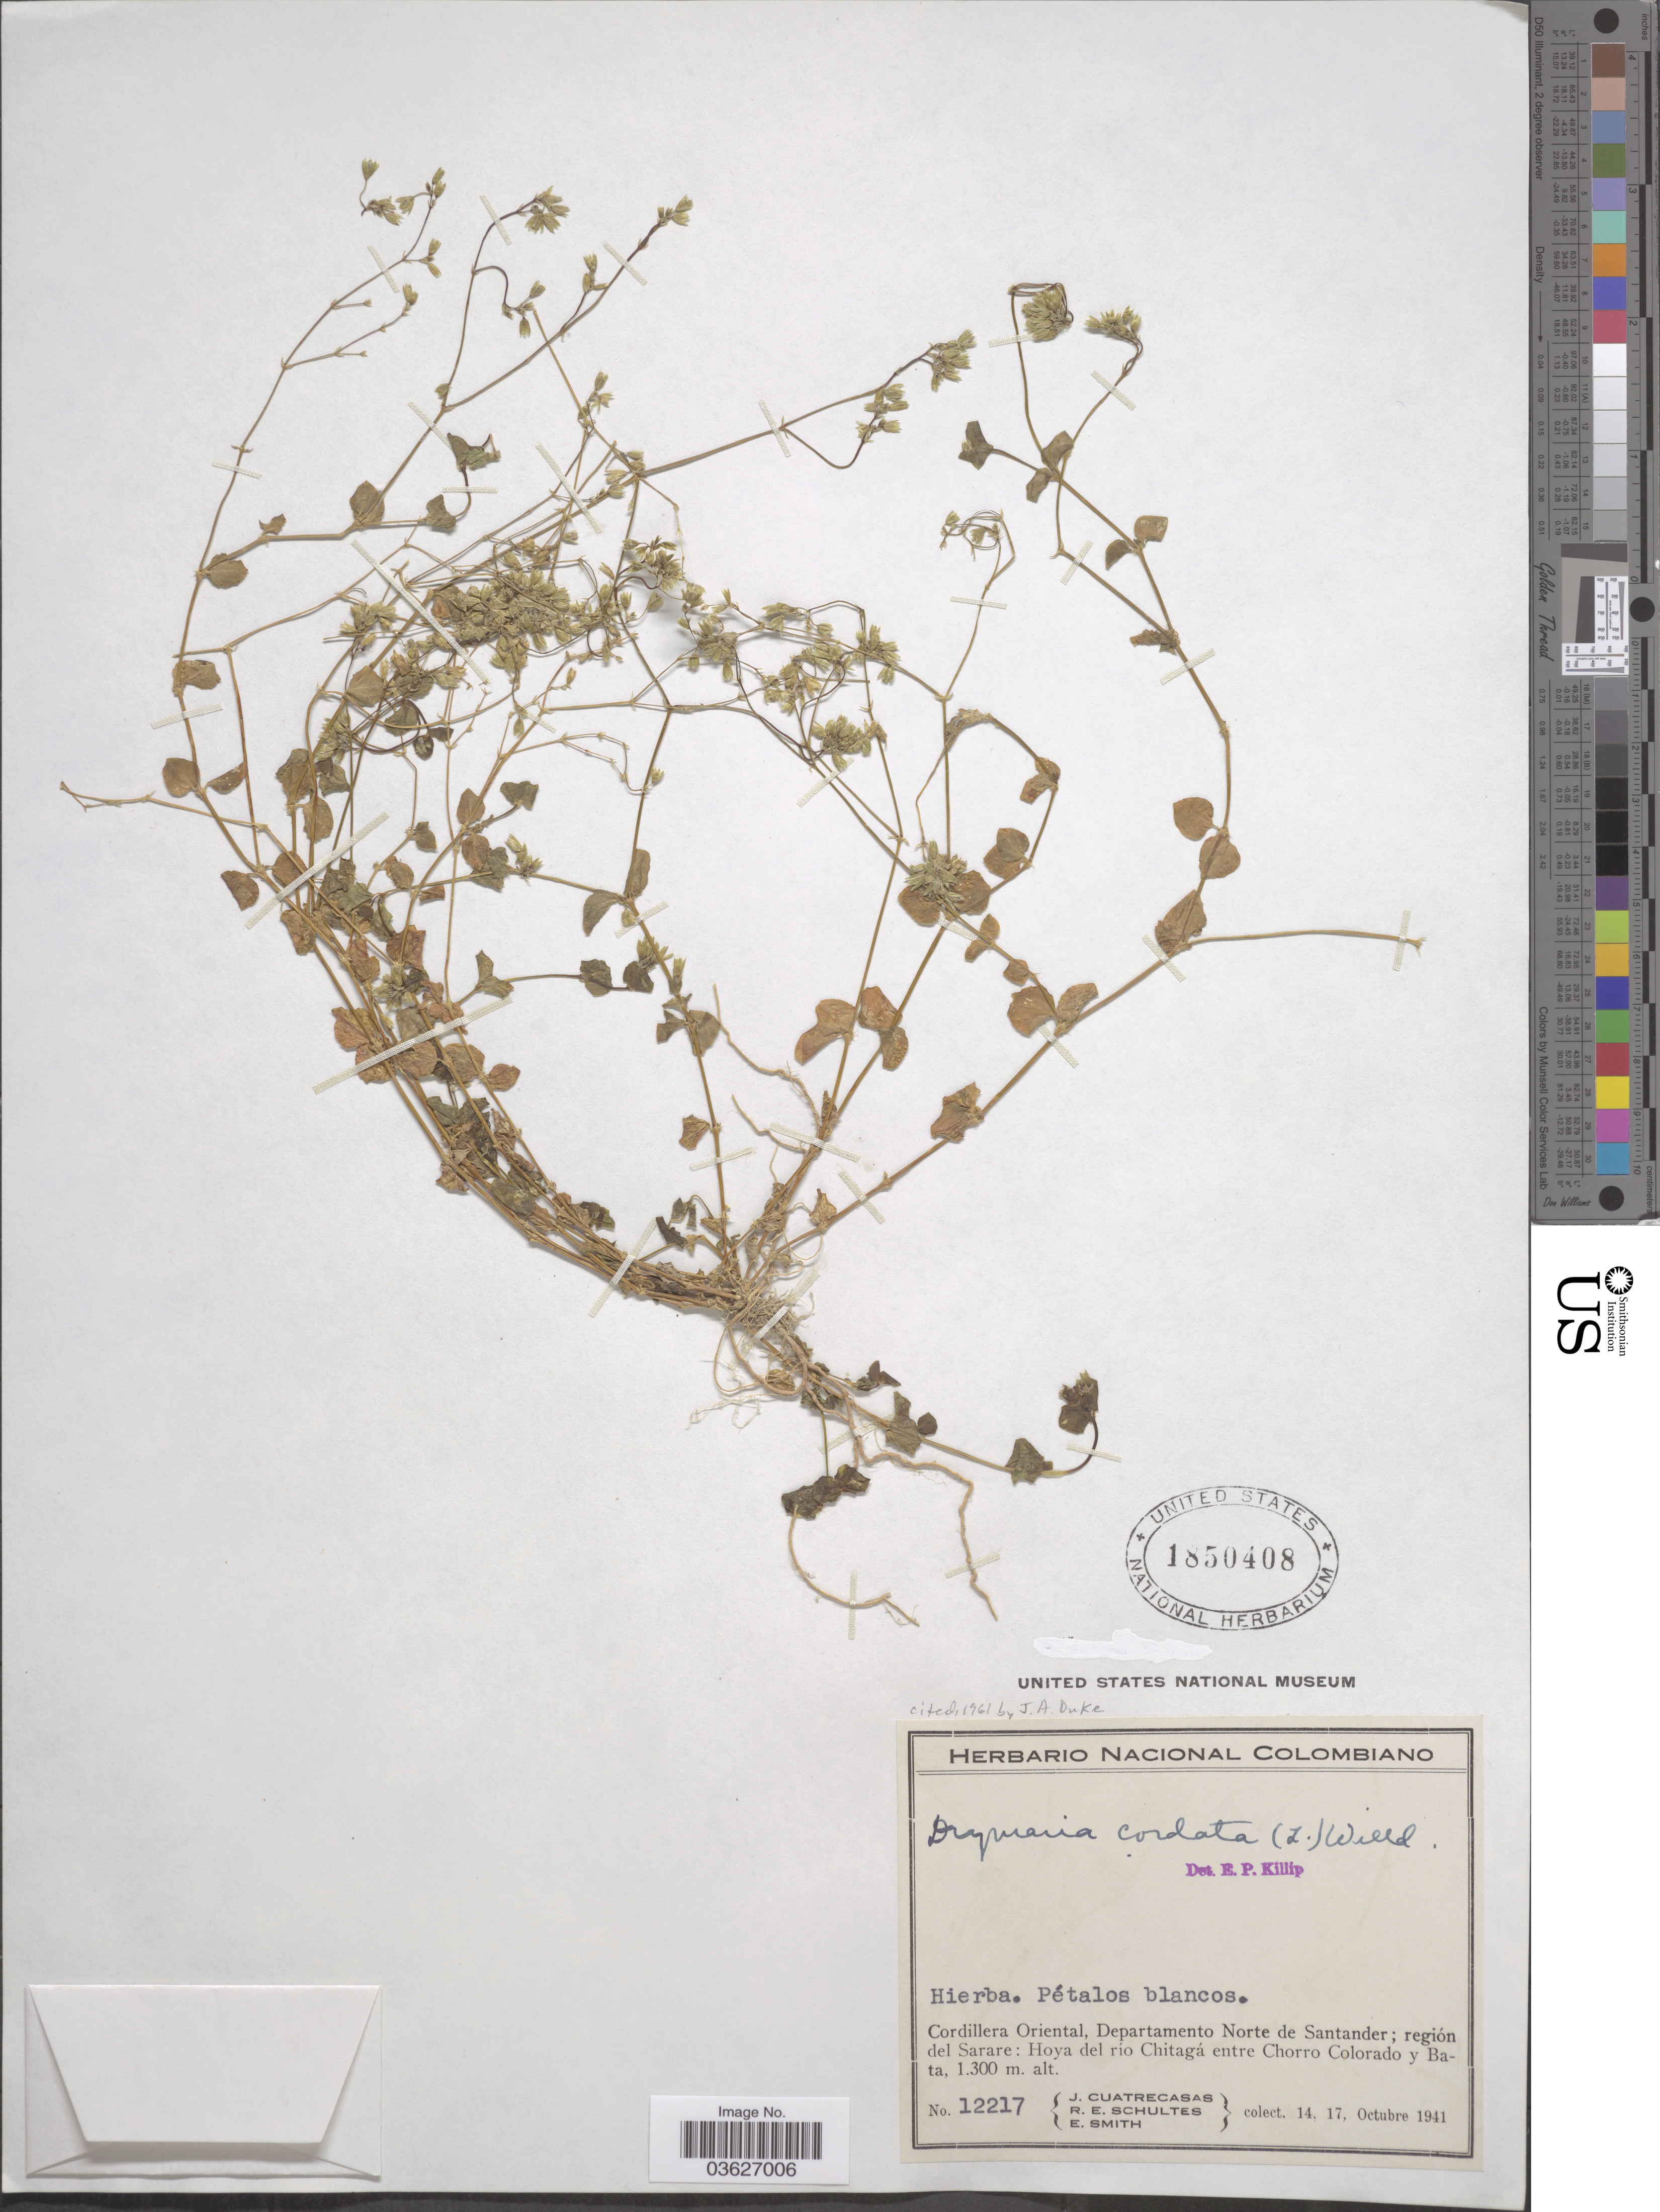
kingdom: Plantae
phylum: Tracheophyta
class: Magnoliopsida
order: Caryophyllales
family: Caryophyllaceae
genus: Drymaria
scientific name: Drymaria cordata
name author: (L.) Willd. ex Schult.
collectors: J. Cuatrecasas, R. E. Schultes & E. Smith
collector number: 12217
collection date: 1941-10-14/1941-10-17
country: Colombia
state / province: Norte de Santander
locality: Cordillera Oriental, Departamento Norte de Santander; región del Sarare: Hoya del río Chitagá entre Chorro Colorado y Bata.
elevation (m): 1300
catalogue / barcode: US 1850408